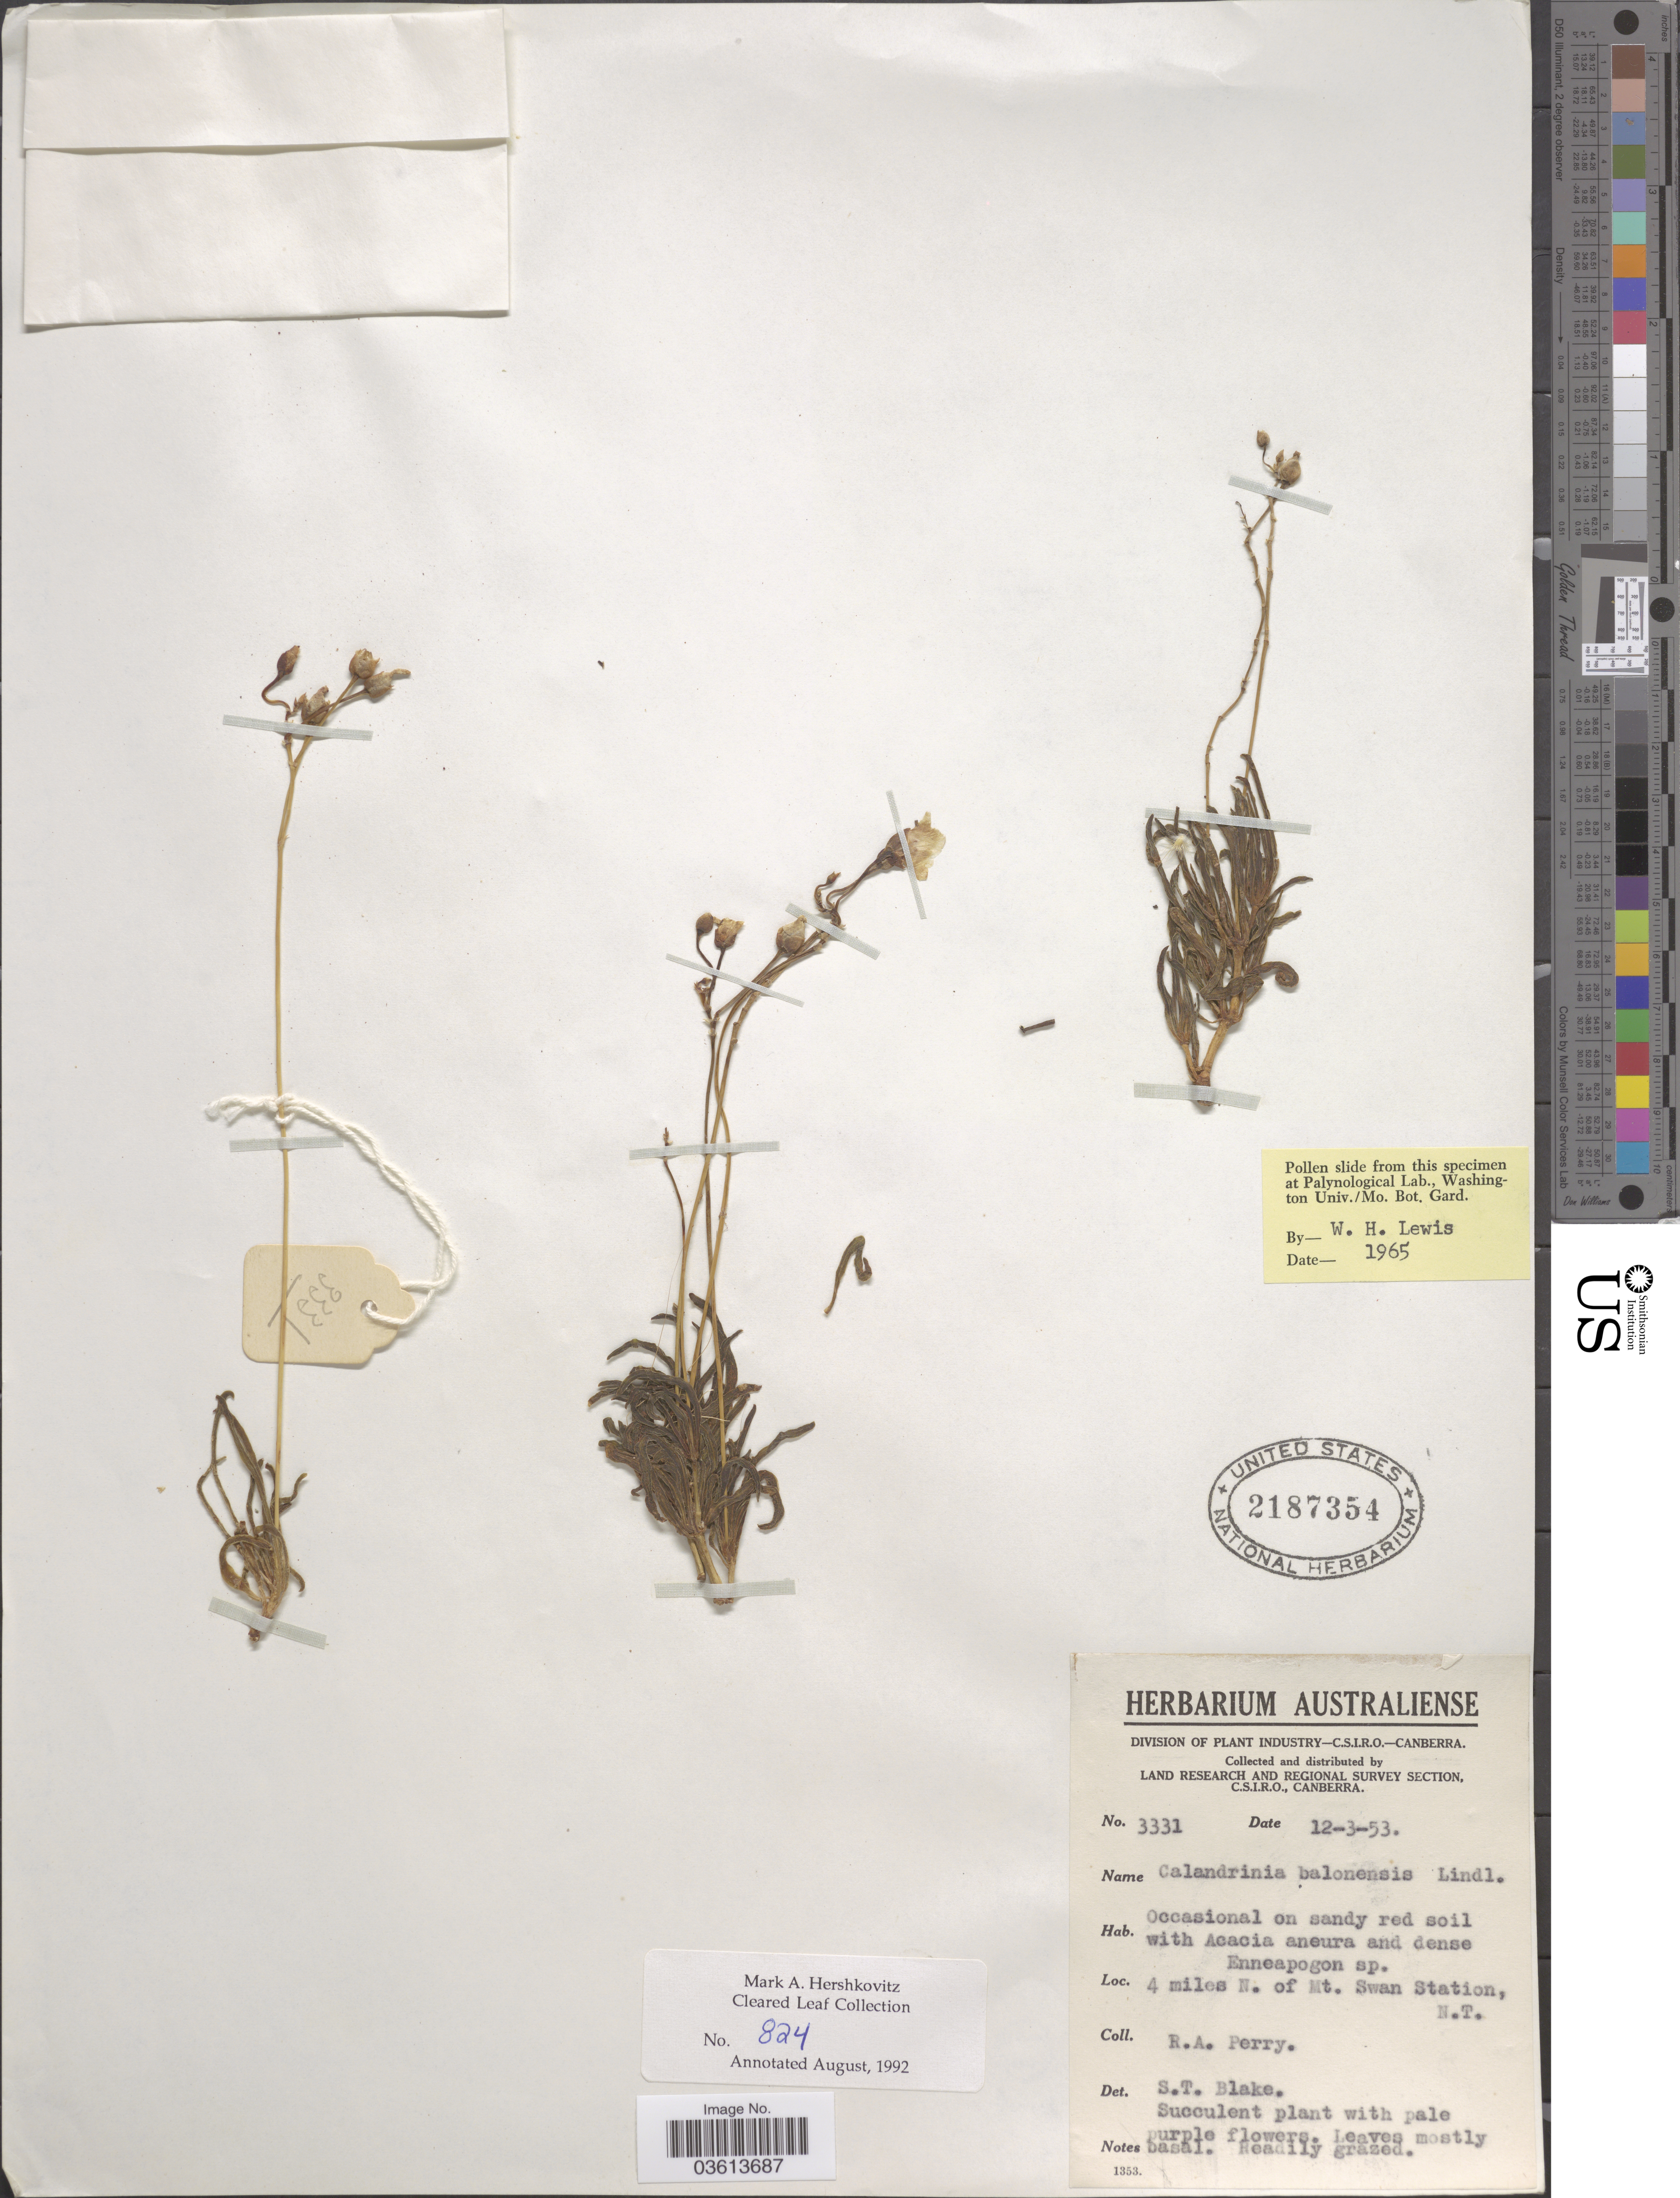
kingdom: Plantae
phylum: Tracheophyta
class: Magnoliopsida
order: Caryophyllales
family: Montiaceae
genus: Parakeelya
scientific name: Parakeelya reticulata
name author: (Seyda) Hershk.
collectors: Perry, R. A.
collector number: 3331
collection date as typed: Transcribed d/m/y: 12/3/53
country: Australia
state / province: Northern Territory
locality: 4 miles N. of Mt. Swan Station, N.T.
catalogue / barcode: US 2187354